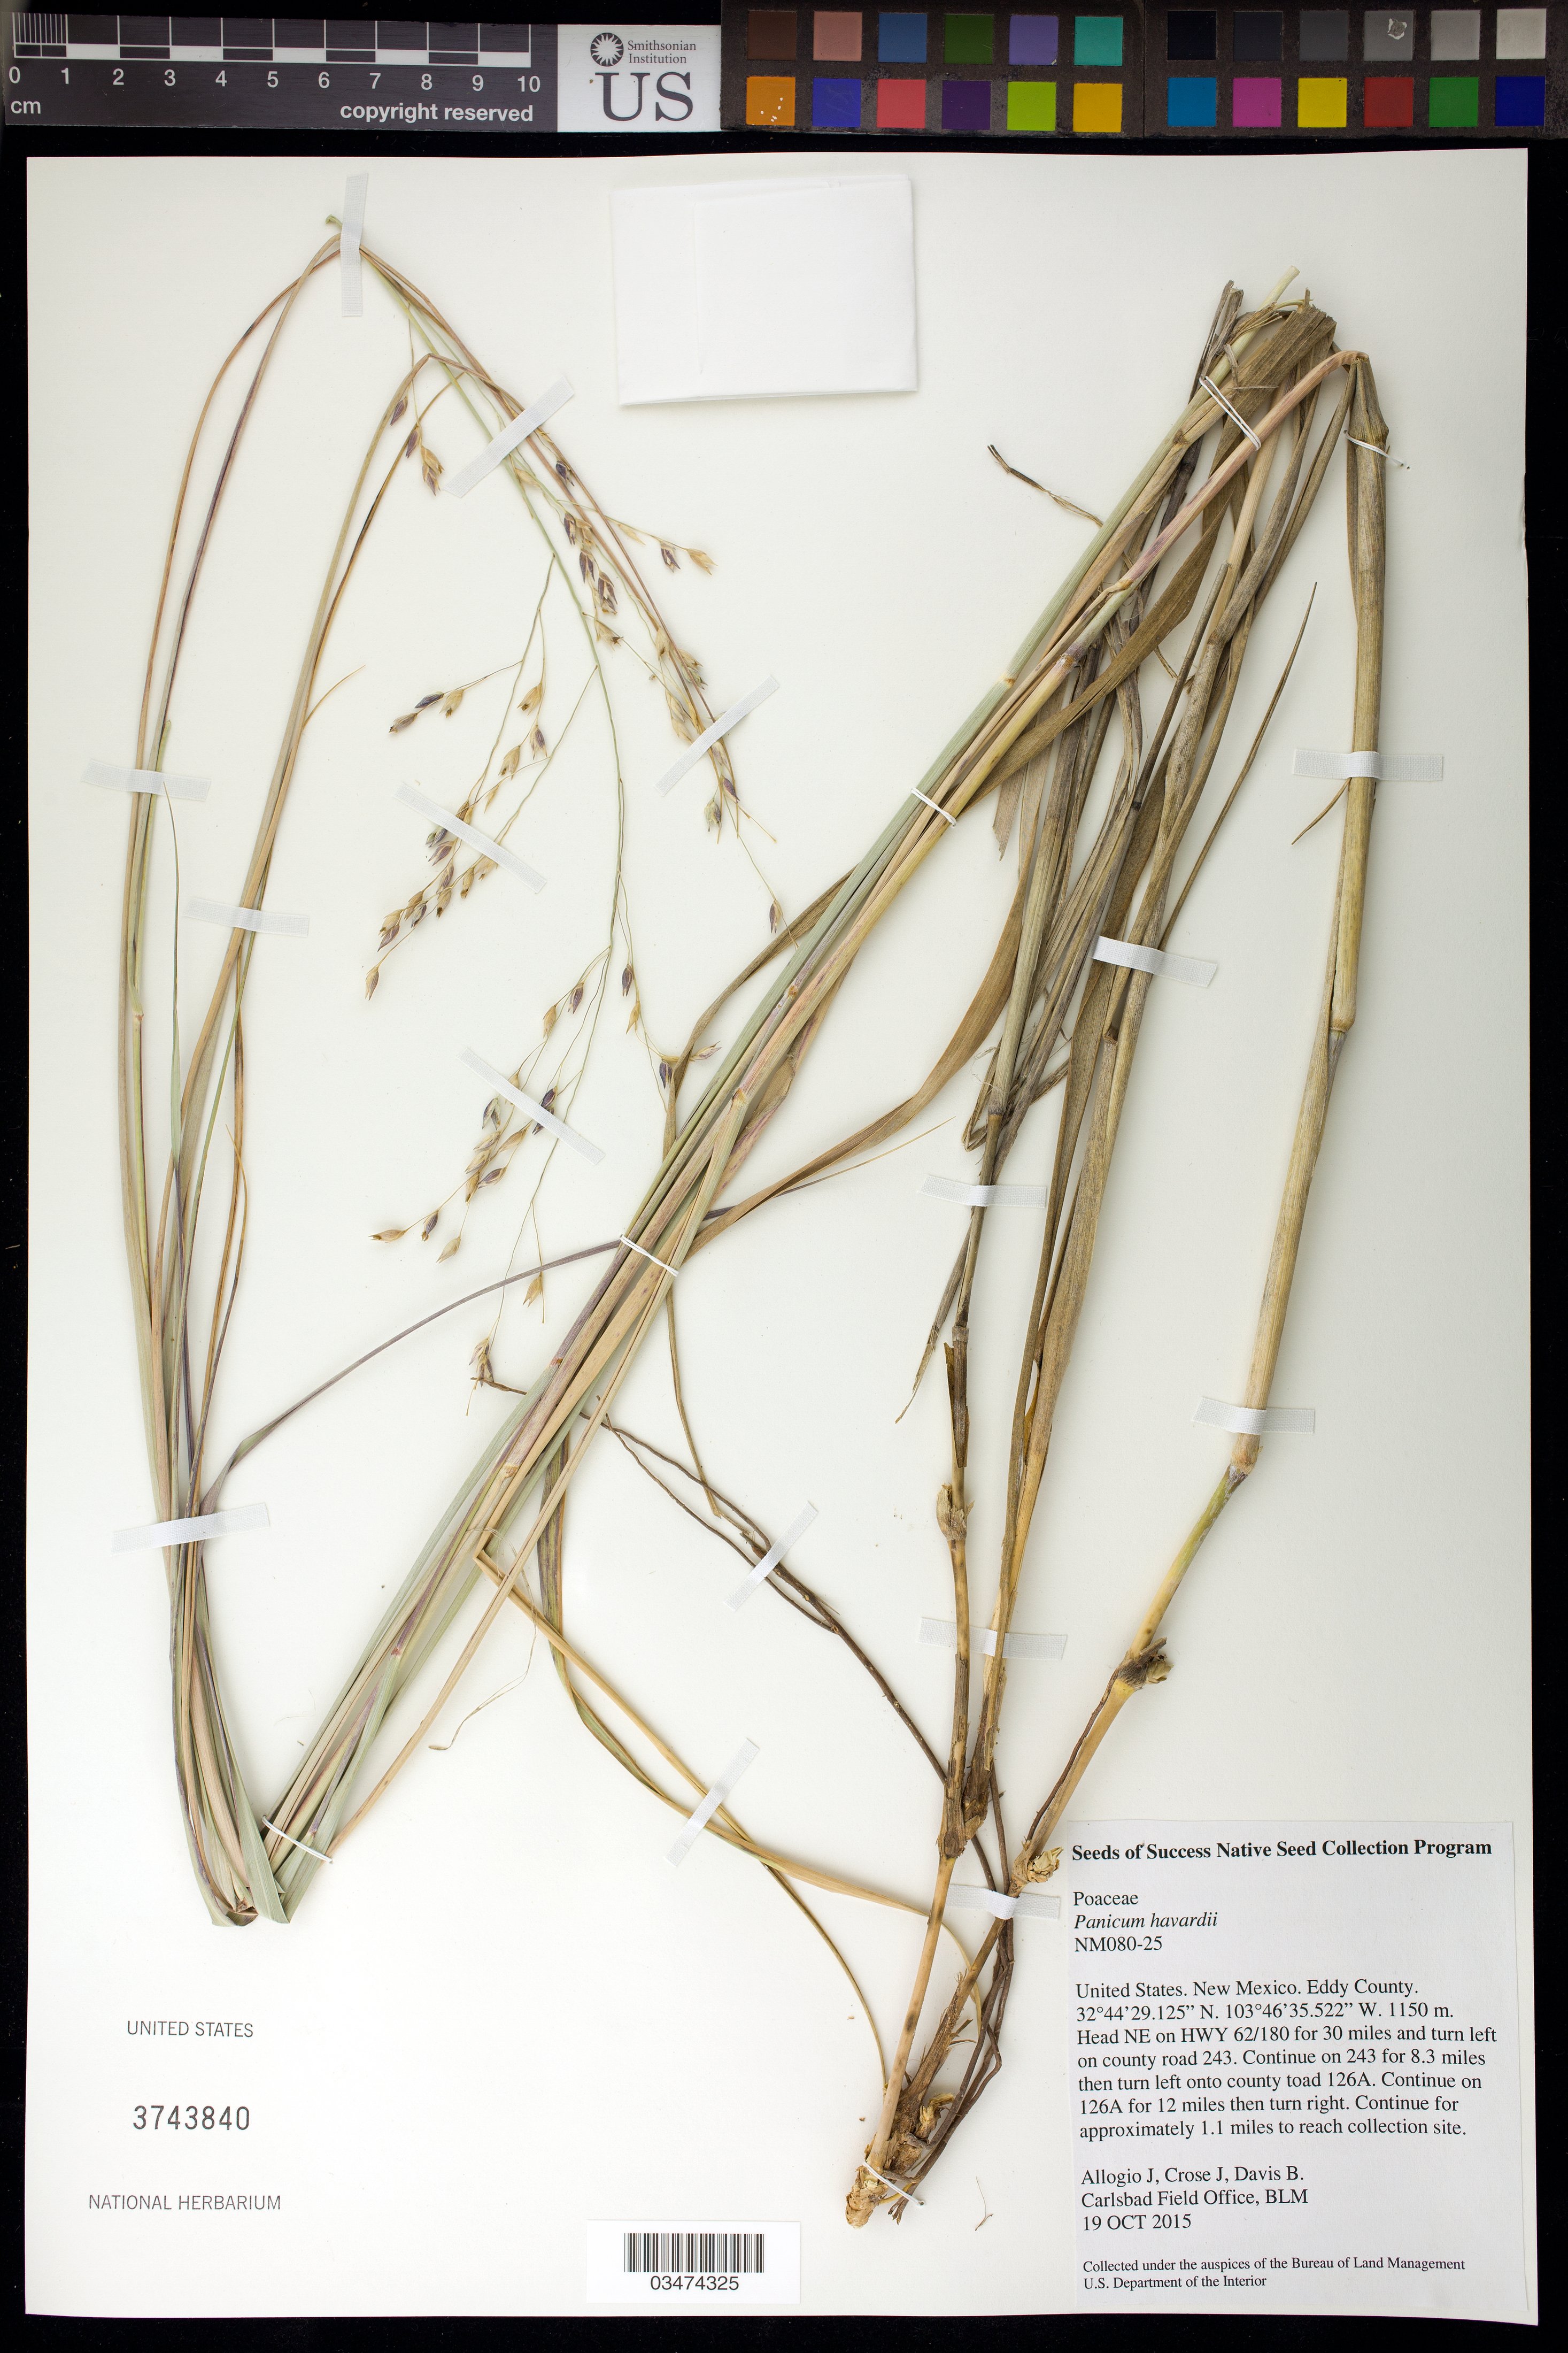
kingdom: Plantae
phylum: Tracheophyta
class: Liliopsida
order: Poales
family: Poaceae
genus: Panicum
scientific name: Panicum havardii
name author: Vasey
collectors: J. Allogio, B. Davis & J. Crose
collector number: NM080-25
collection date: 2015-10-19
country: United States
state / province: New Mexico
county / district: Eddy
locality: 12 miles on county road 126A, then turn right for1.1 mi.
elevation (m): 1150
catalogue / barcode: US 3743840